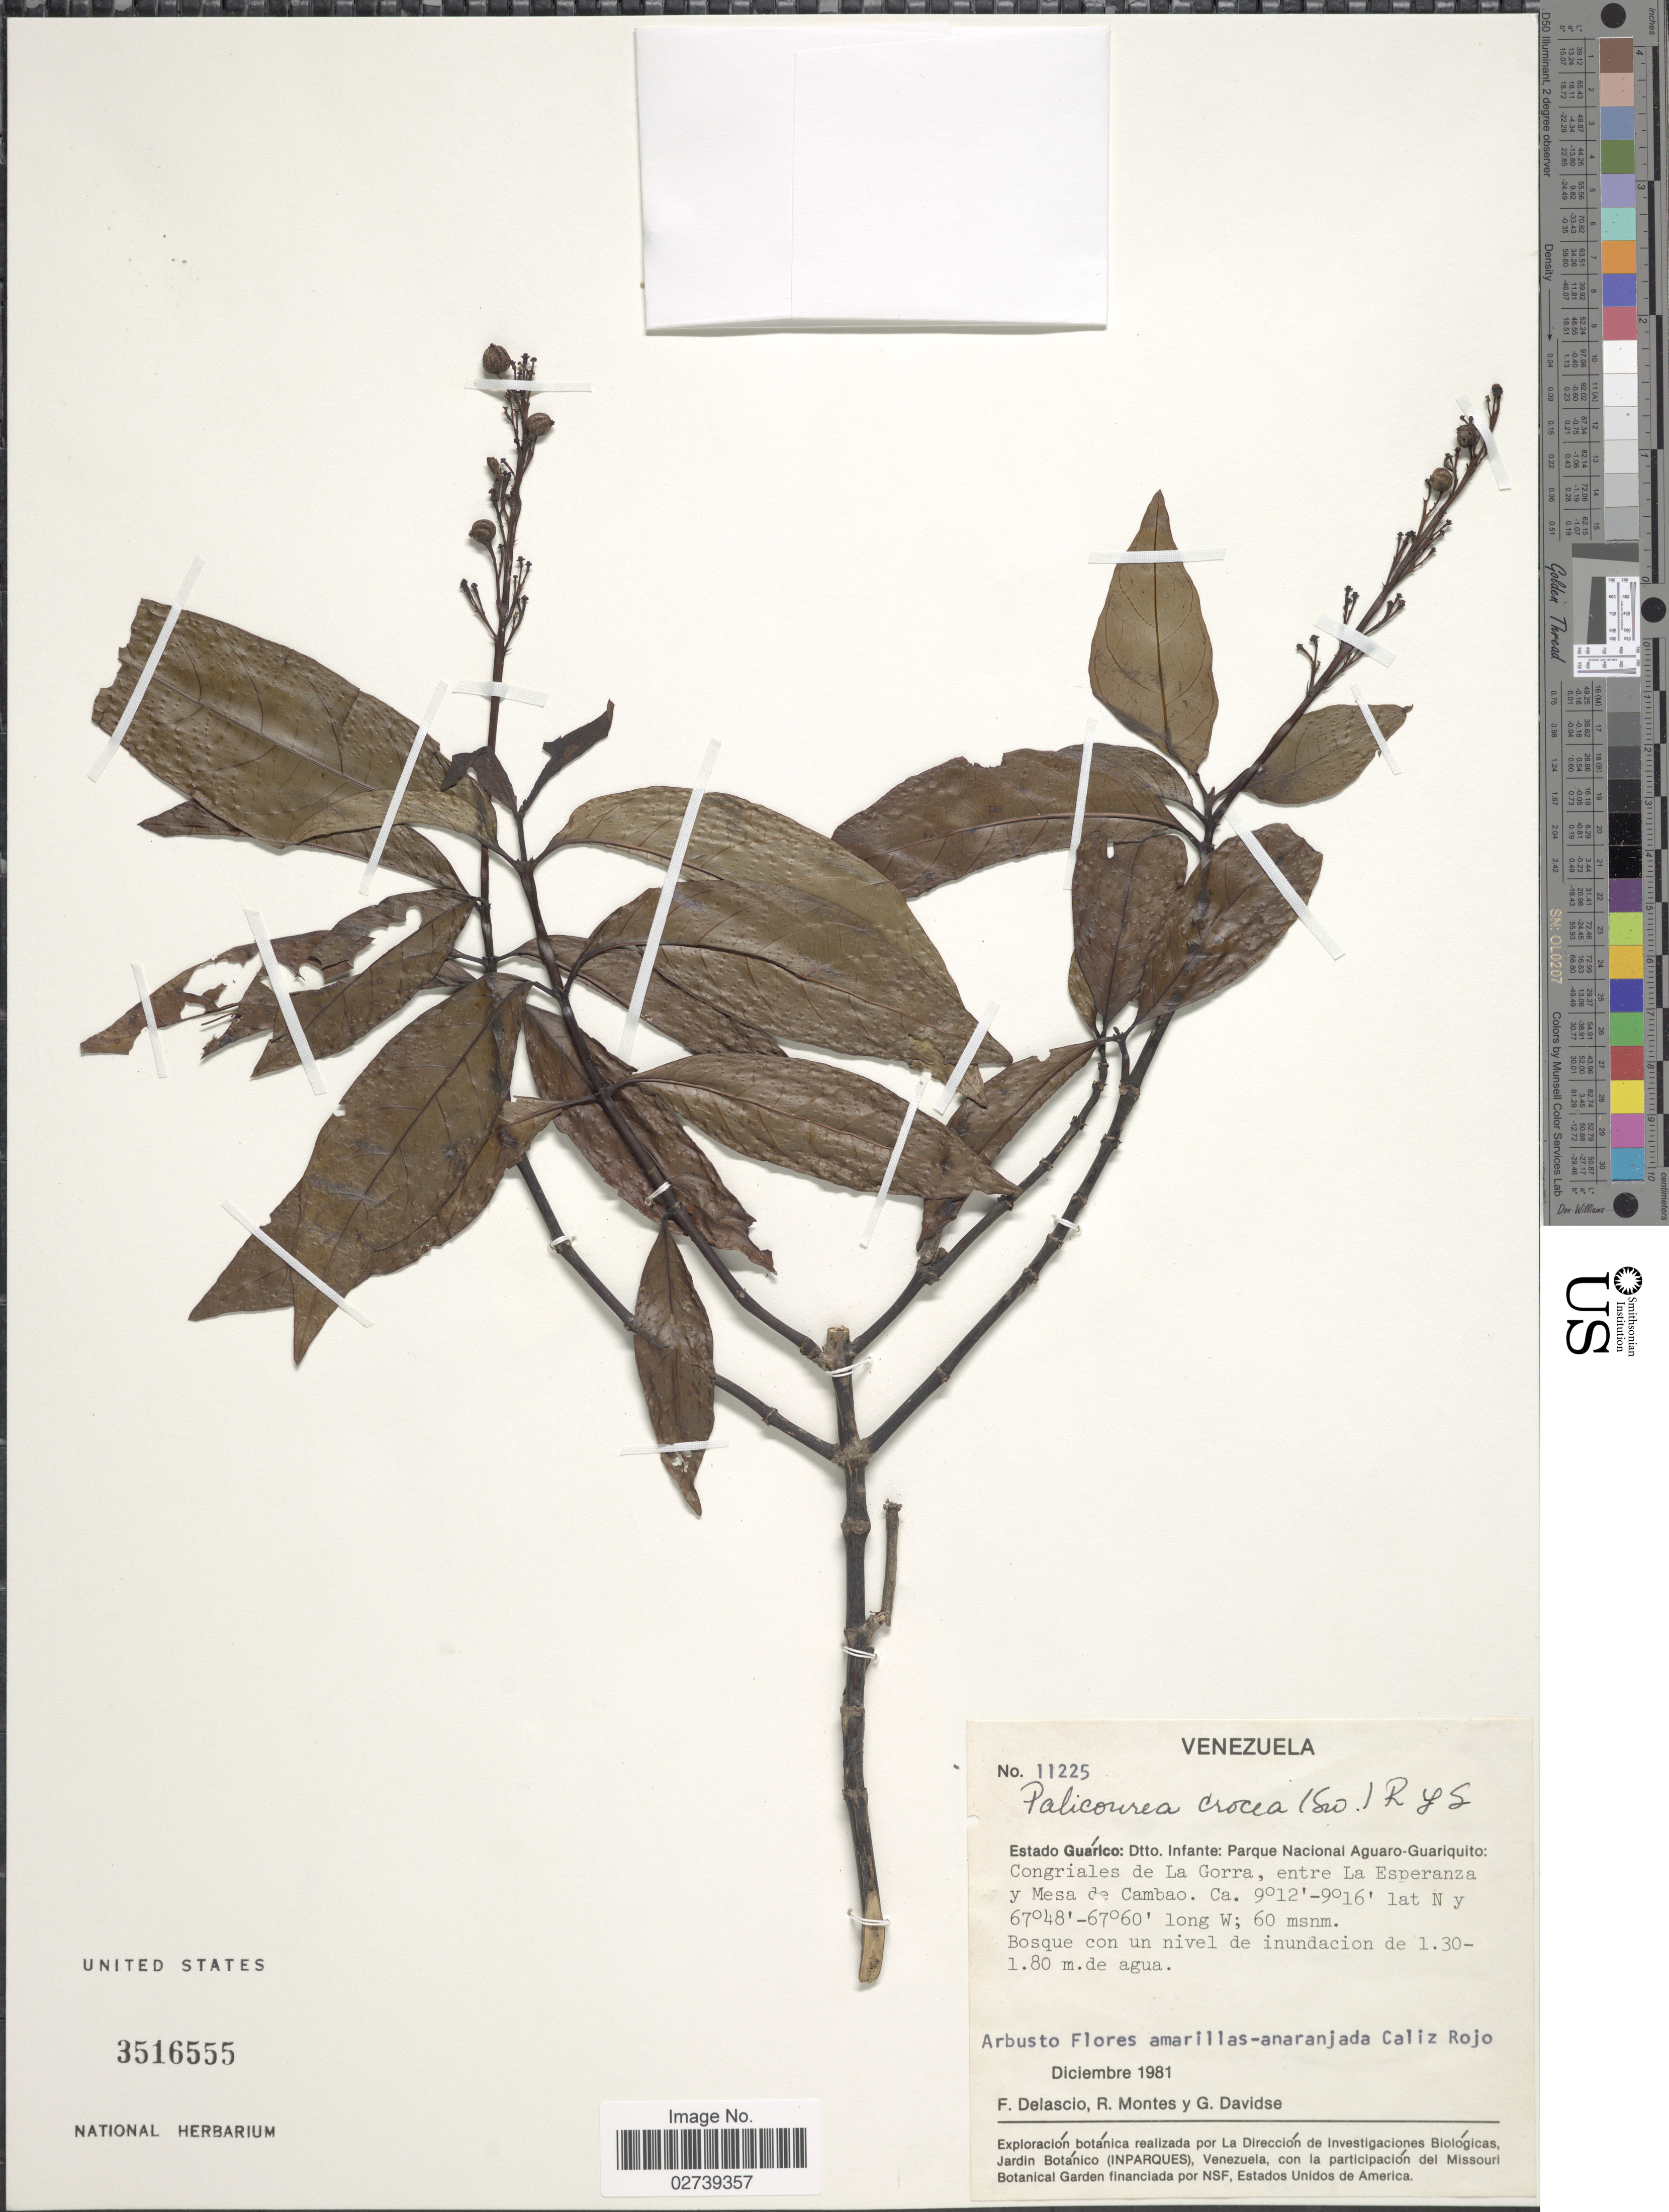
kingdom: Plantae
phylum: Tracheophyta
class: Magnoliopsida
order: Gentianales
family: Rubiaceae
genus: Palicourea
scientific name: Palicourea crocea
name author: (Sw.) Schult.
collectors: F. Delascio C., R. Montes & G. Davidse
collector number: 11225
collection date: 1981-12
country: Venezuela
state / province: Guarico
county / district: Leonardo Infante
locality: Dtto. Infante: Parque Nacional Aguaro-Guariquito: Congriales de La Gorra, entre La Esperanza y Mesa de Cambao.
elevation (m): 60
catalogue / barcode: US 3516555